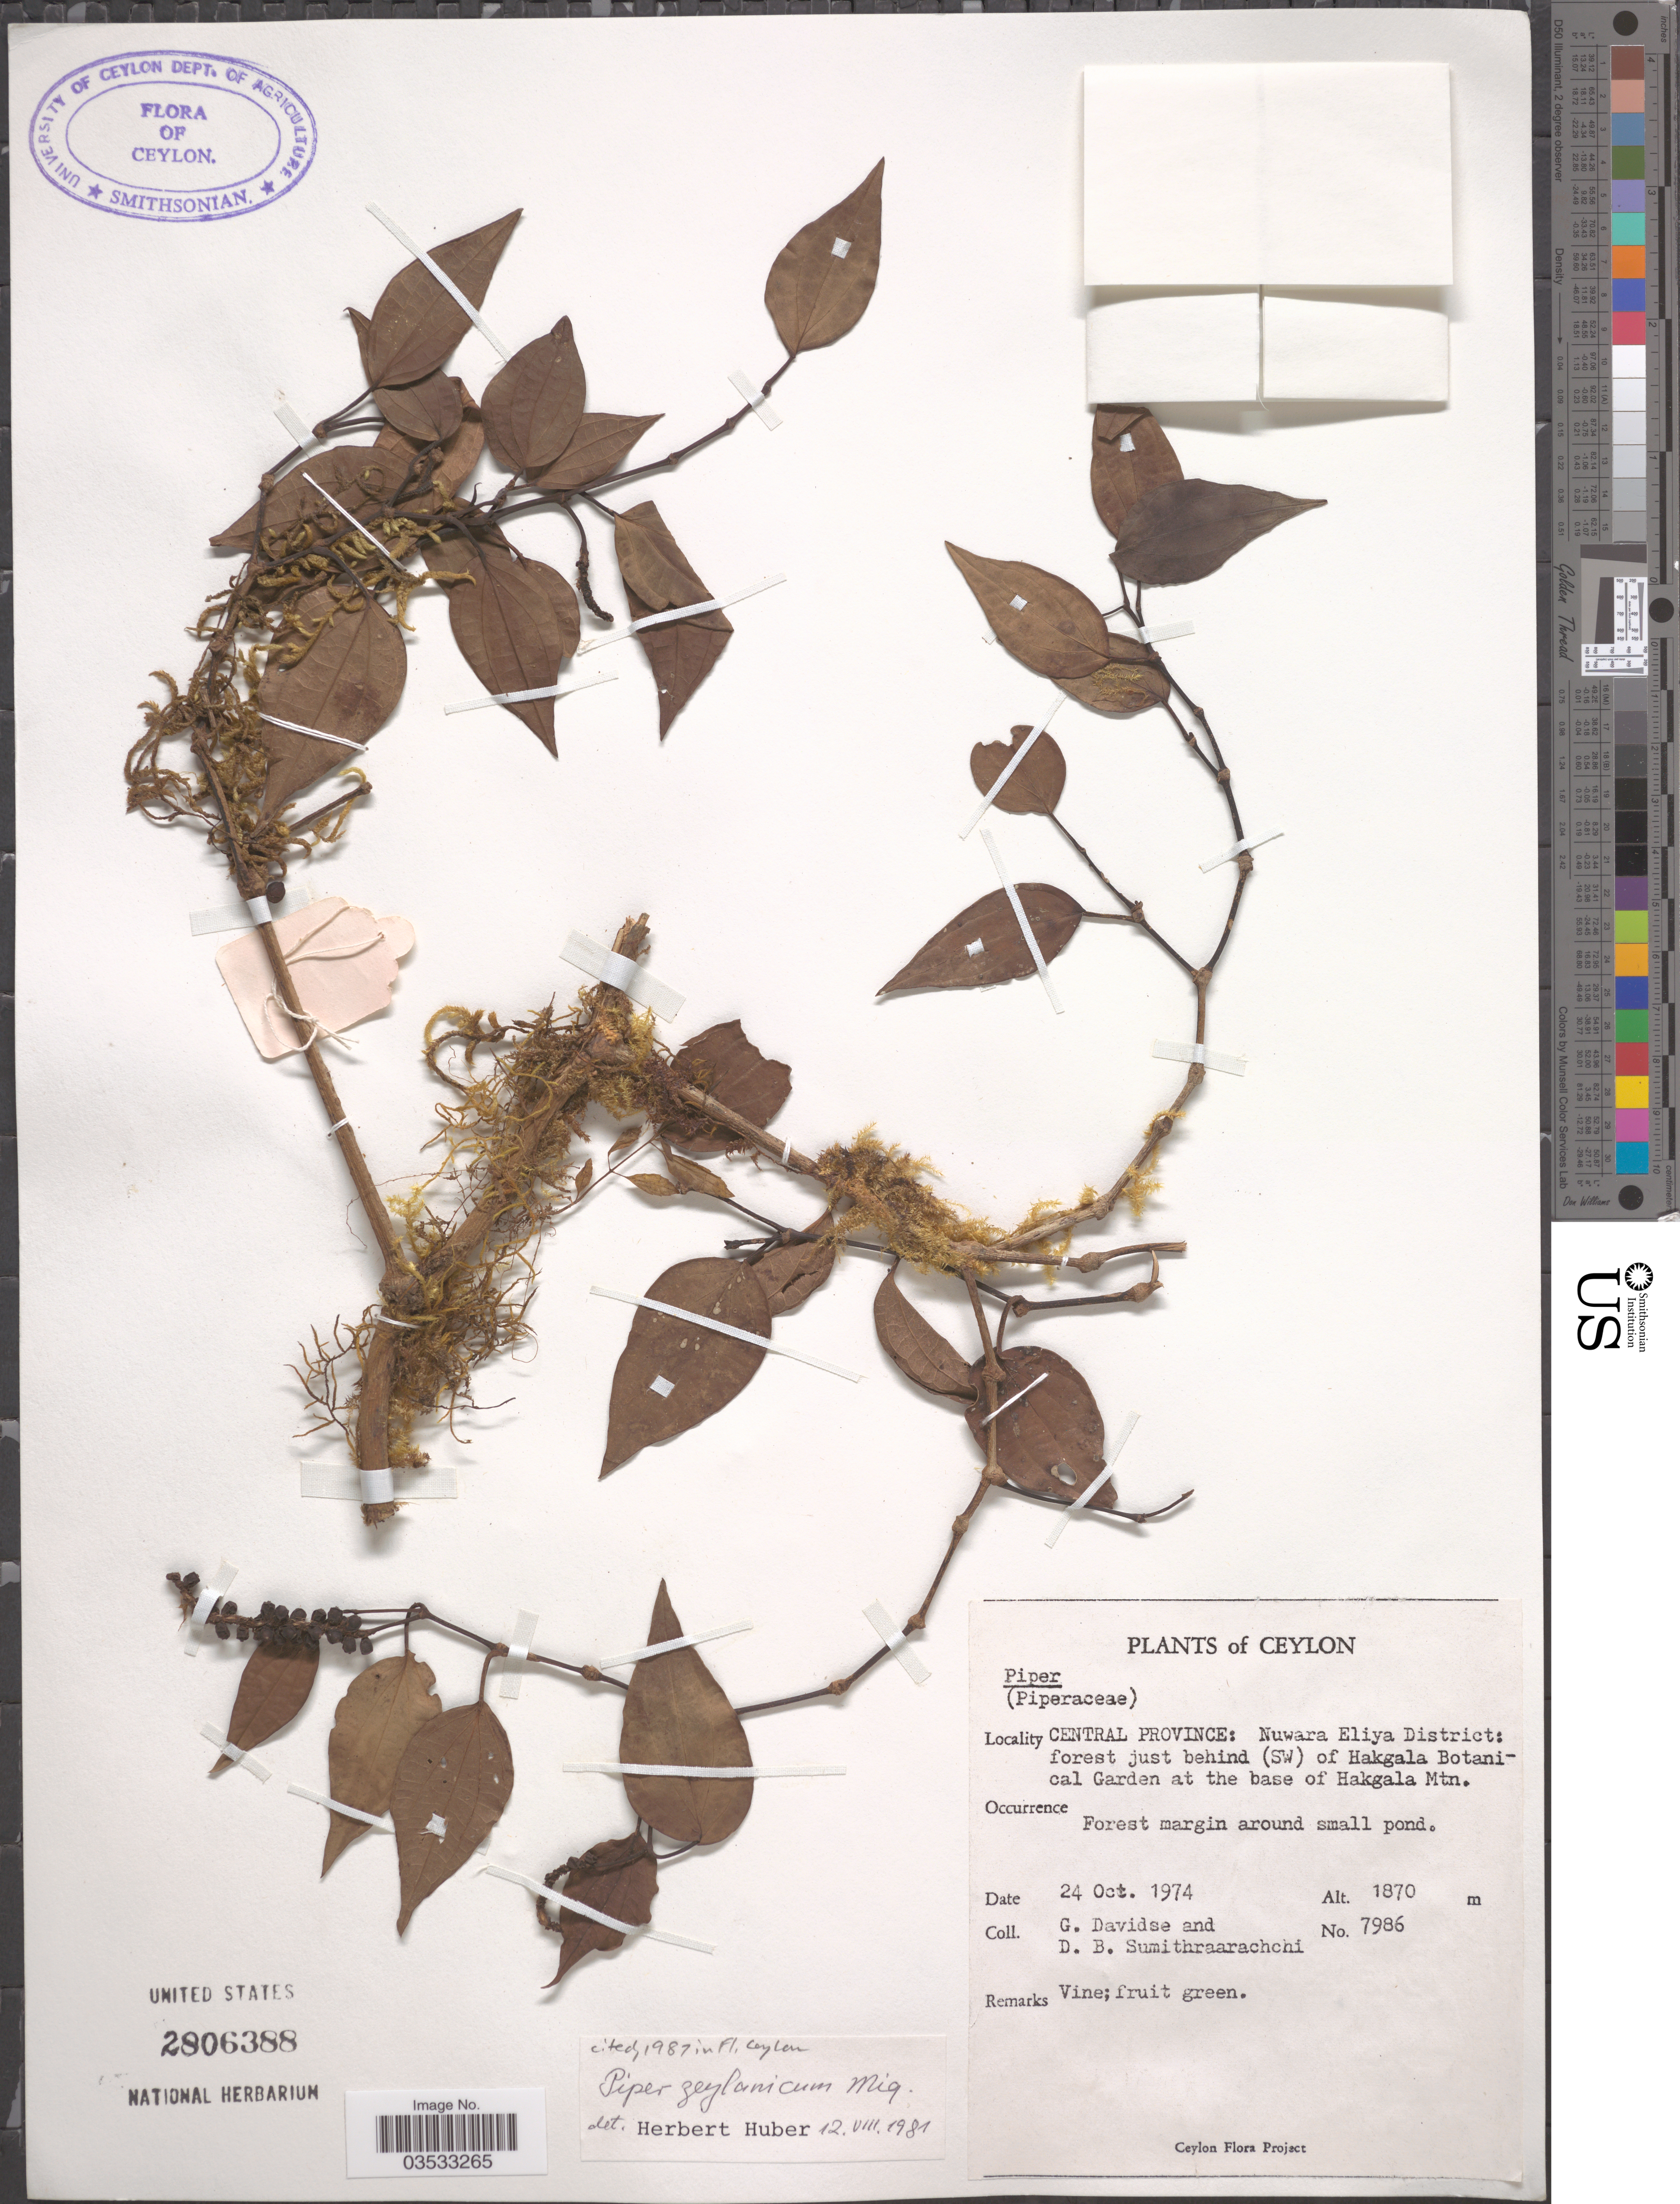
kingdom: Plantae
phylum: Tracheophyta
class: Magnoliopsida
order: Piperales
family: Piperaceae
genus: Piper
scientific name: Piper zeylanicum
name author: Miq.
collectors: G. Davidse & D. B. Sumithraarachchi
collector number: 7986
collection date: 1974-10-24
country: Sri Lanka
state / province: Central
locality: Ceylon. Nuwara Eliya District: forest just behind (SW) of Hakgala Botanical Garden at the base of Hakgala Mts.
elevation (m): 1870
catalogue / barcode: US 2806388